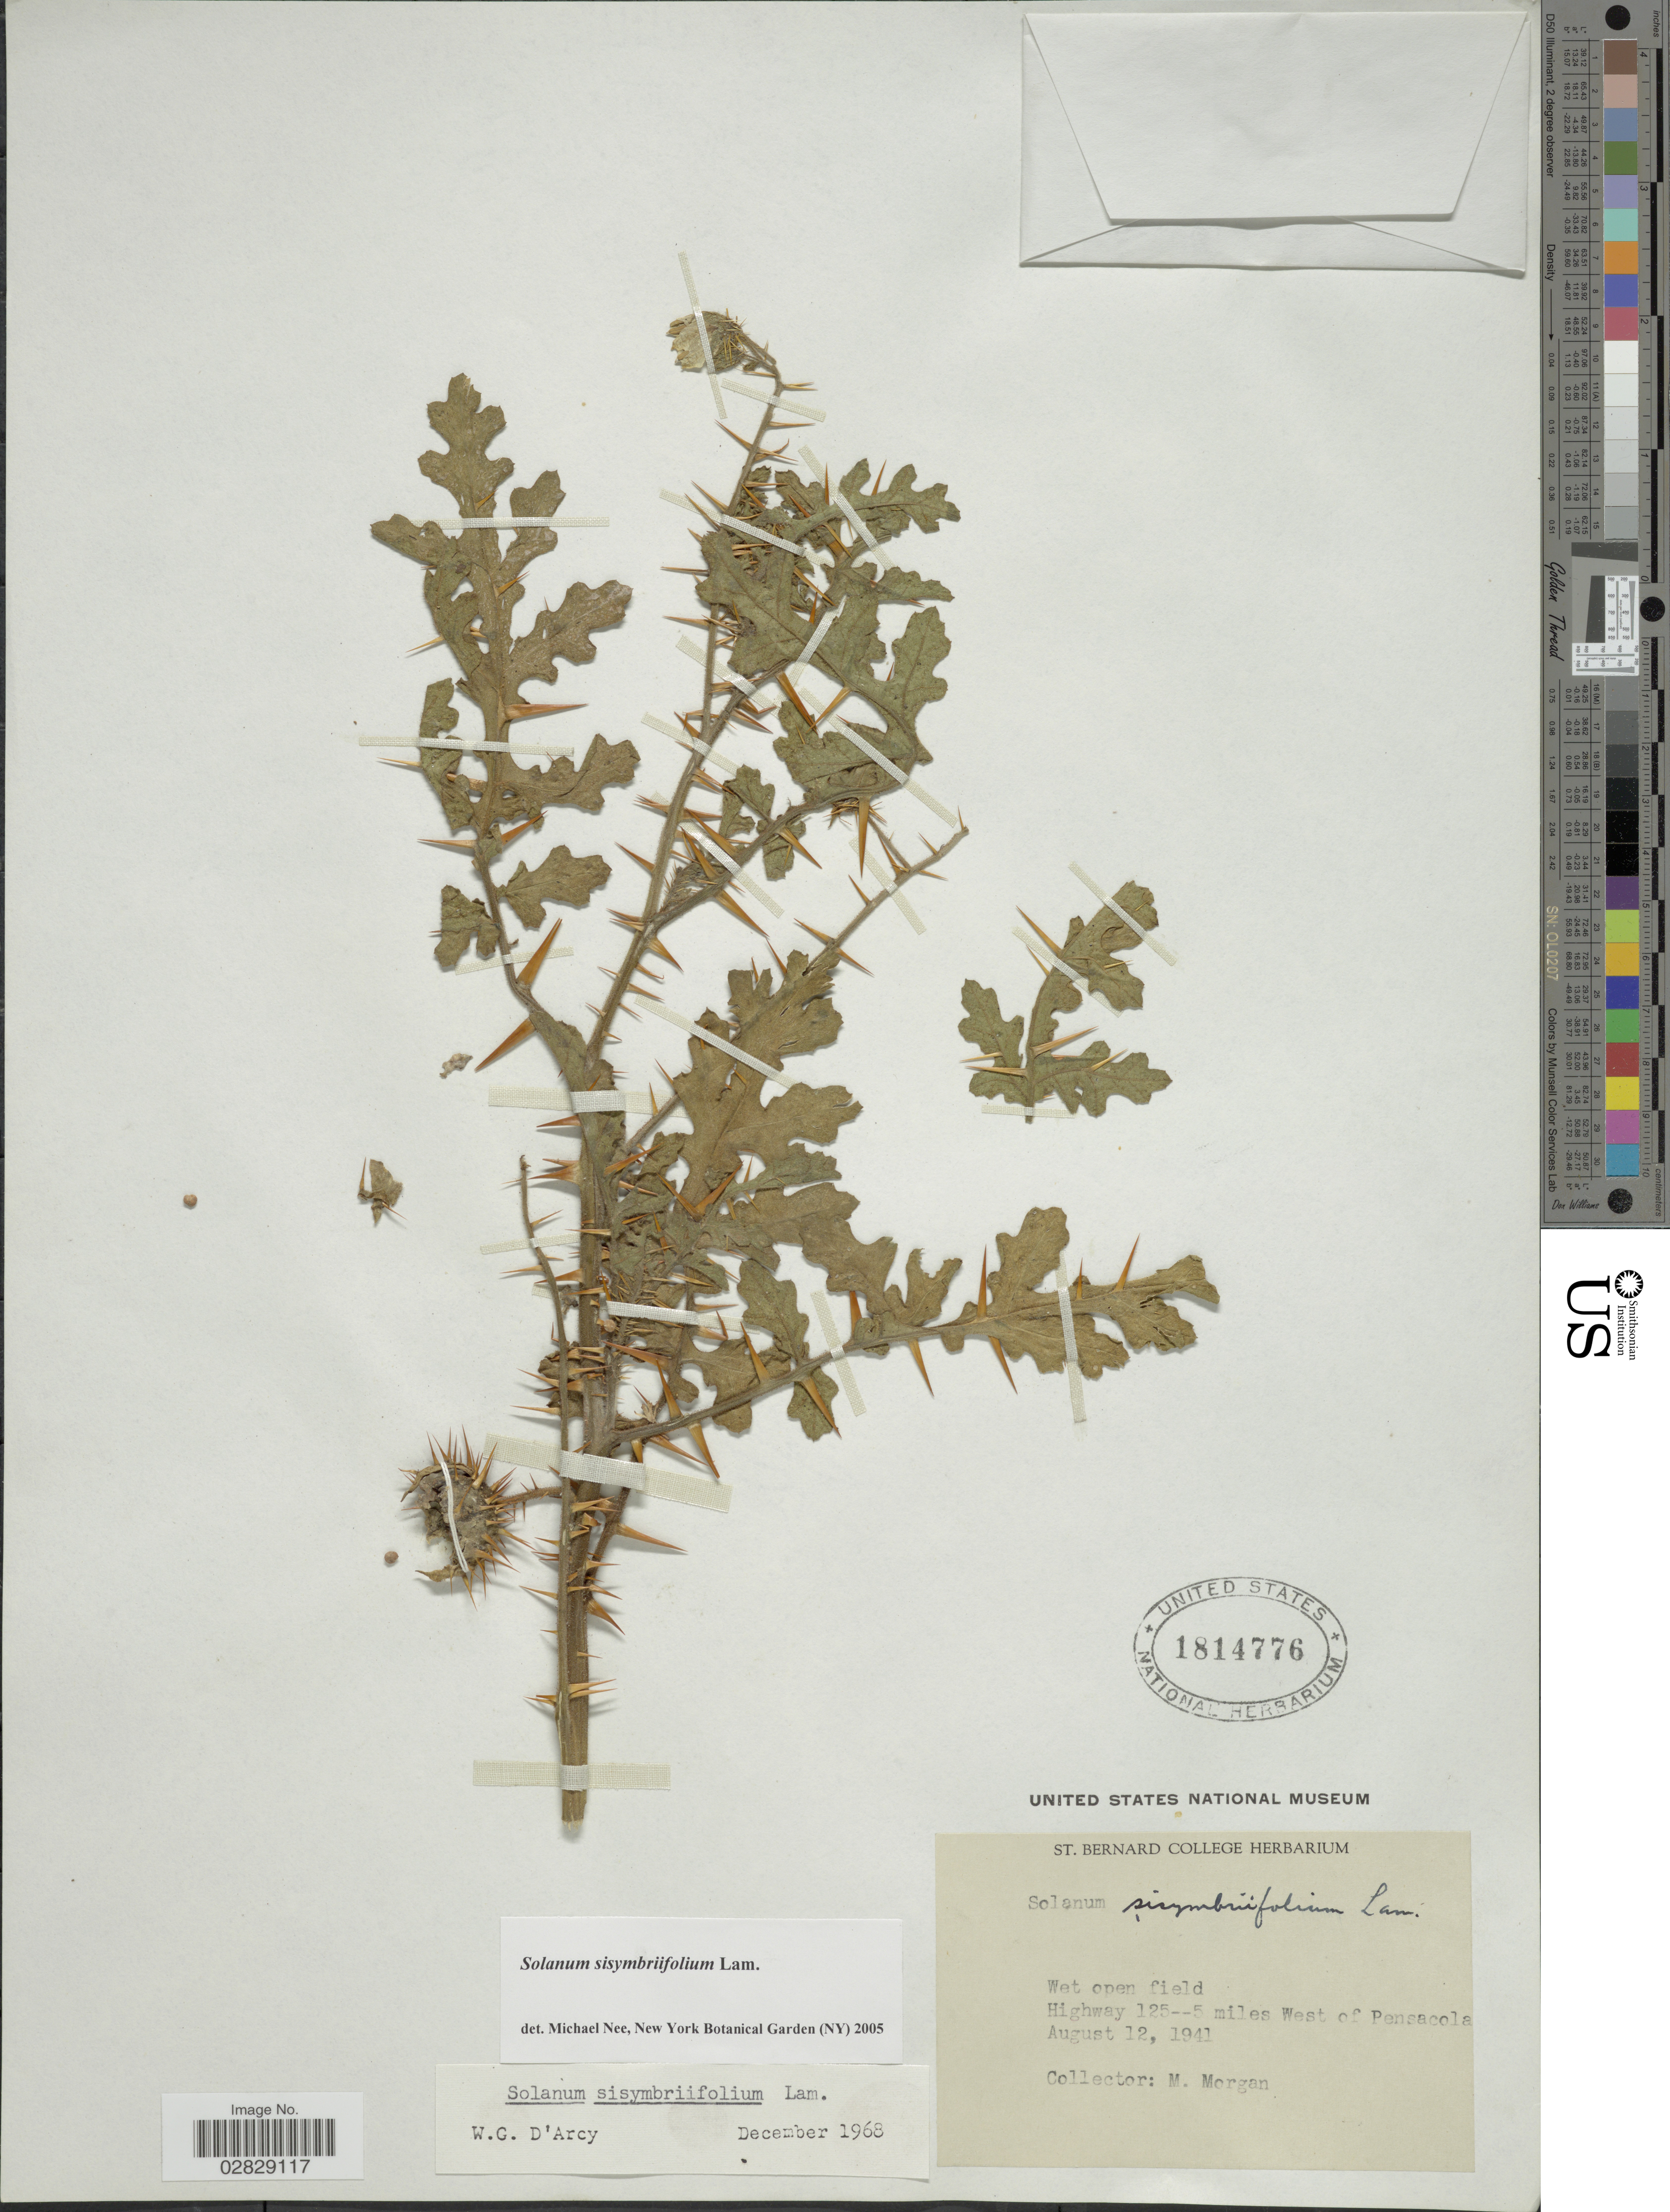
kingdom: Plantae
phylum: Tracheophyta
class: Magnoliopsida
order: Solanales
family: Solanaceae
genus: Solanum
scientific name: Solanum sisymbrifolium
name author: Lam.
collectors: M. Morgan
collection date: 1941-08-12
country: United States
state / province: Florida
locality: Highway125--5 miles West of Pensacola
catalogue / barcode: US 1814776